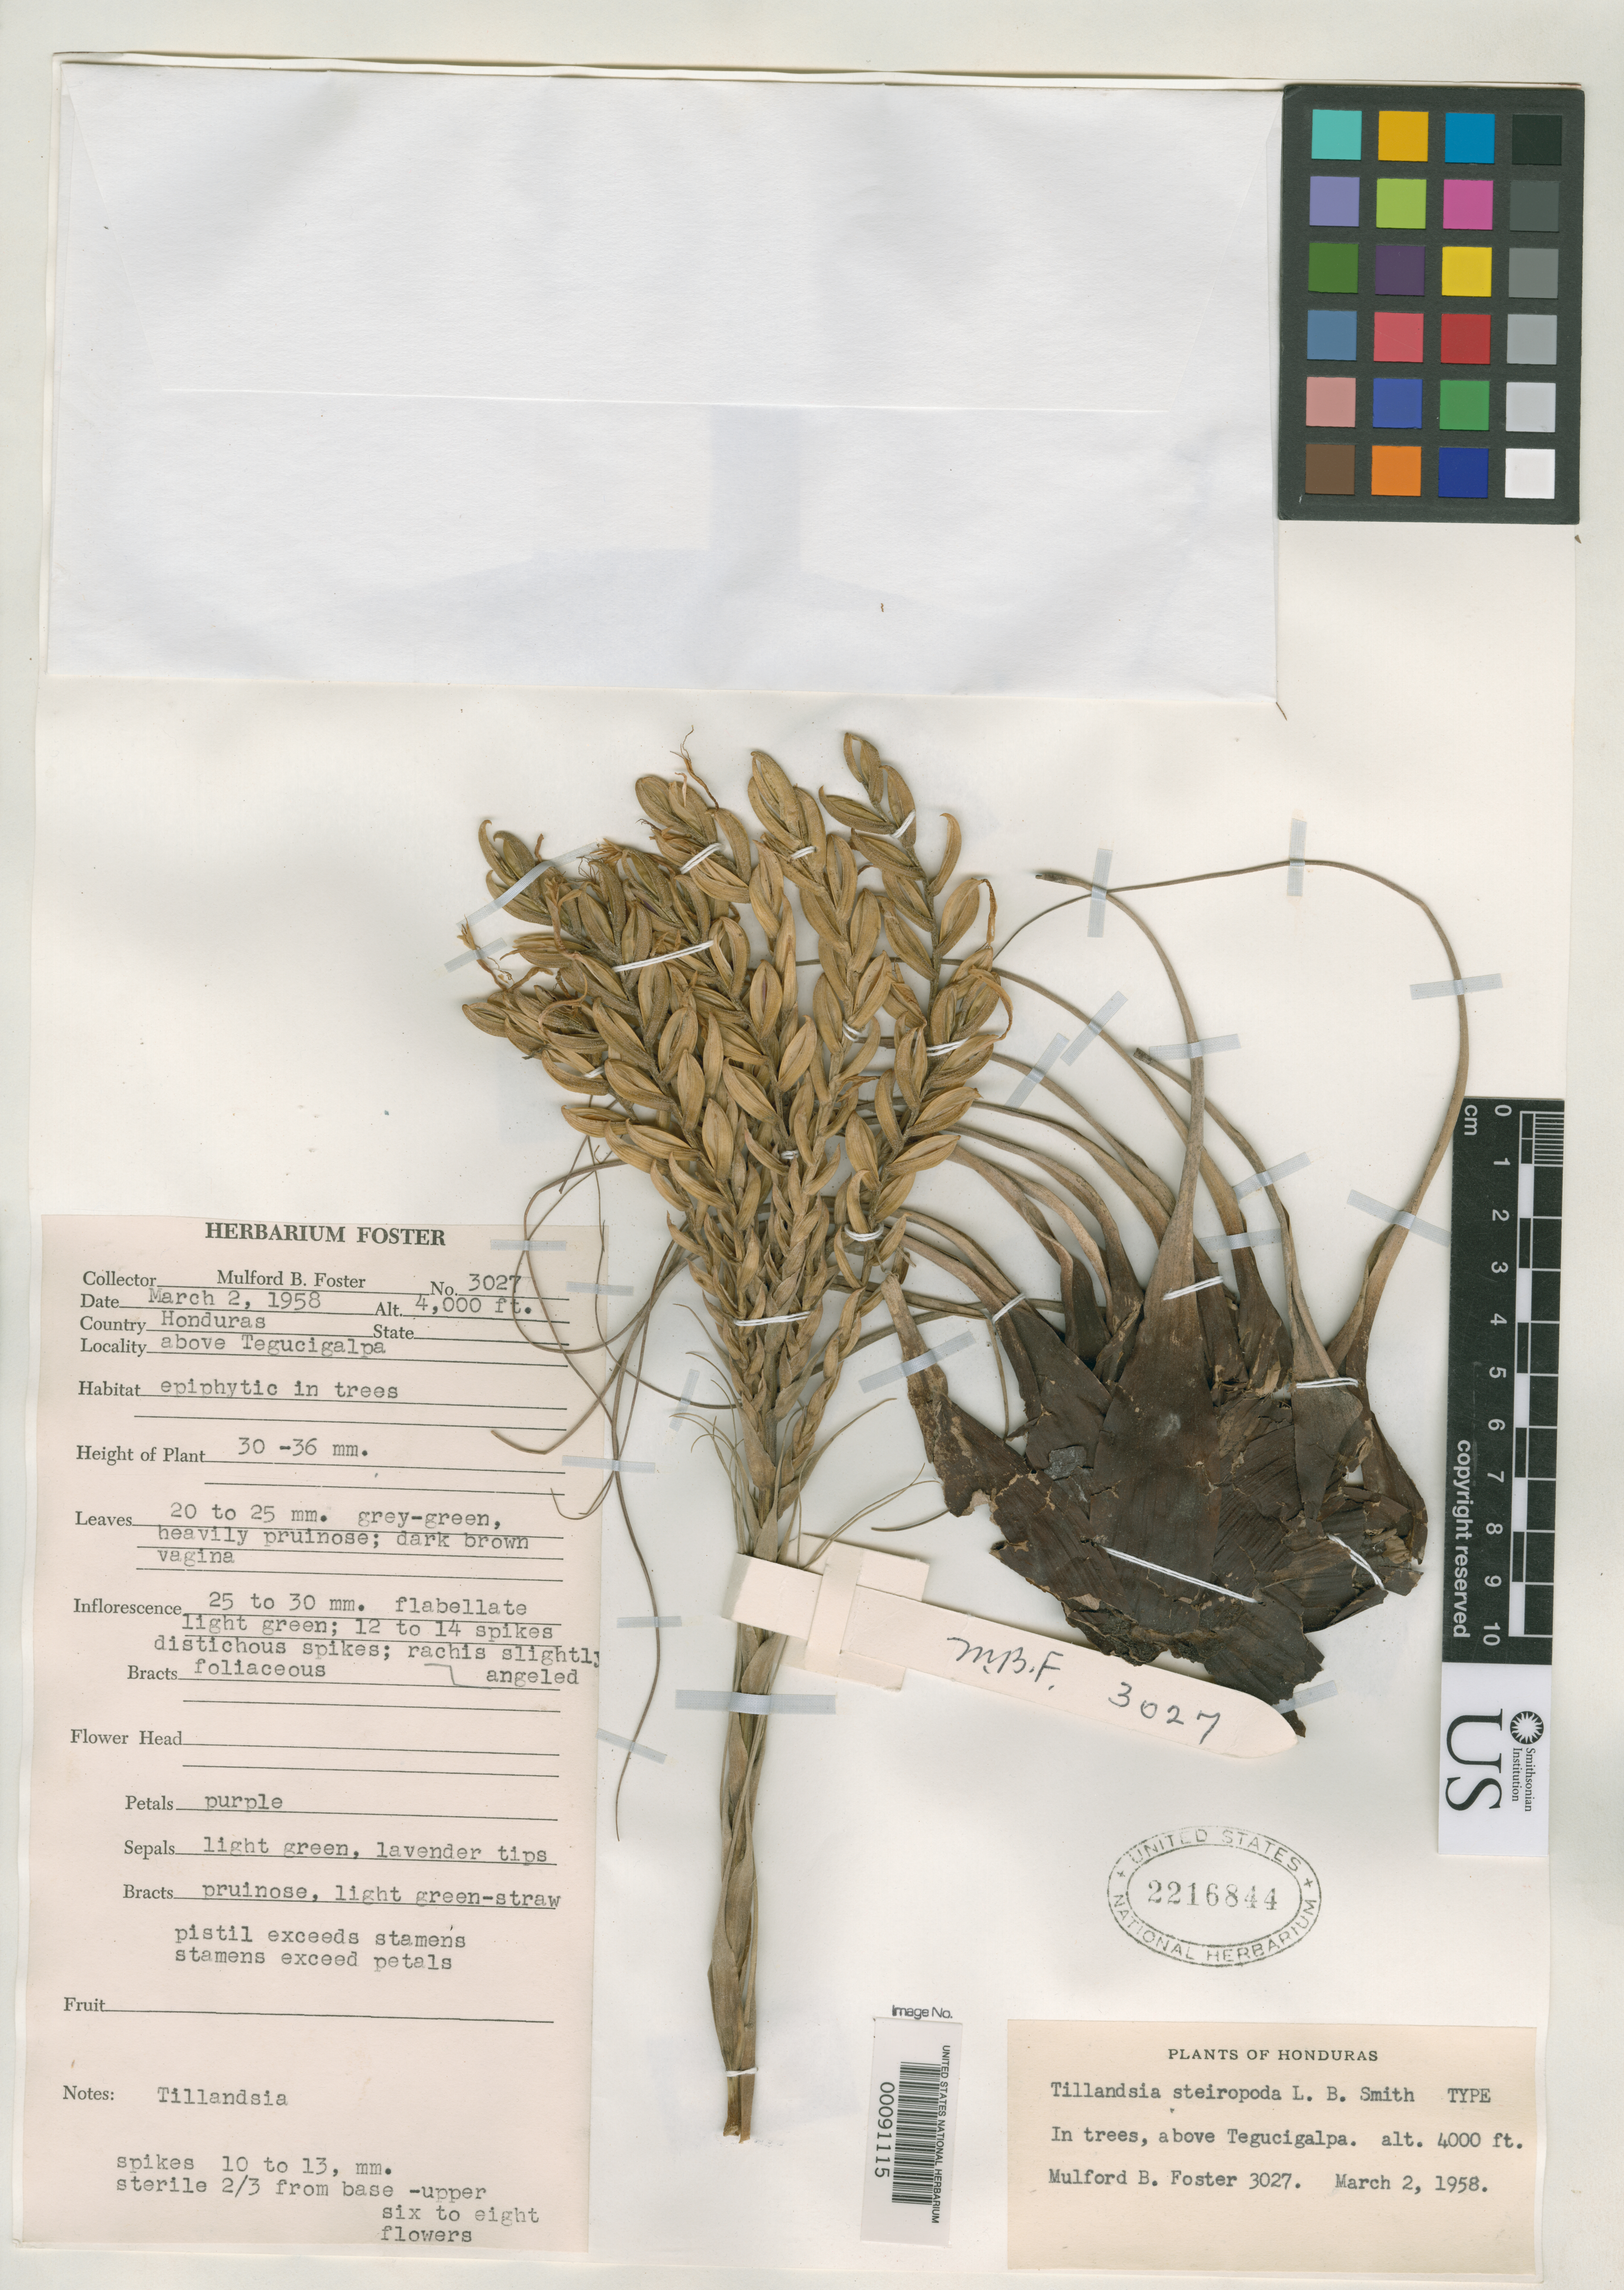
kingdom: Plantae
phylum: Tracheophyta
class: Liliopsida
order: Poales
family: Bromeliaceae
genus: Tillandsia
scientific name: Tillandsia steiropoda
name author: L.B. Sm.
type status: Holotype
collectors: M. B. Foster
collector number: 3027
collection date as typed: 02 Mar 1958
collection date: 1958-03-02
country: Honduras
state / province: Fco. Morazán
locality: Above Tegucigalpa; alt. 4000 ft.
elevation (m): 1219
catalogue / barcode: US 2216844